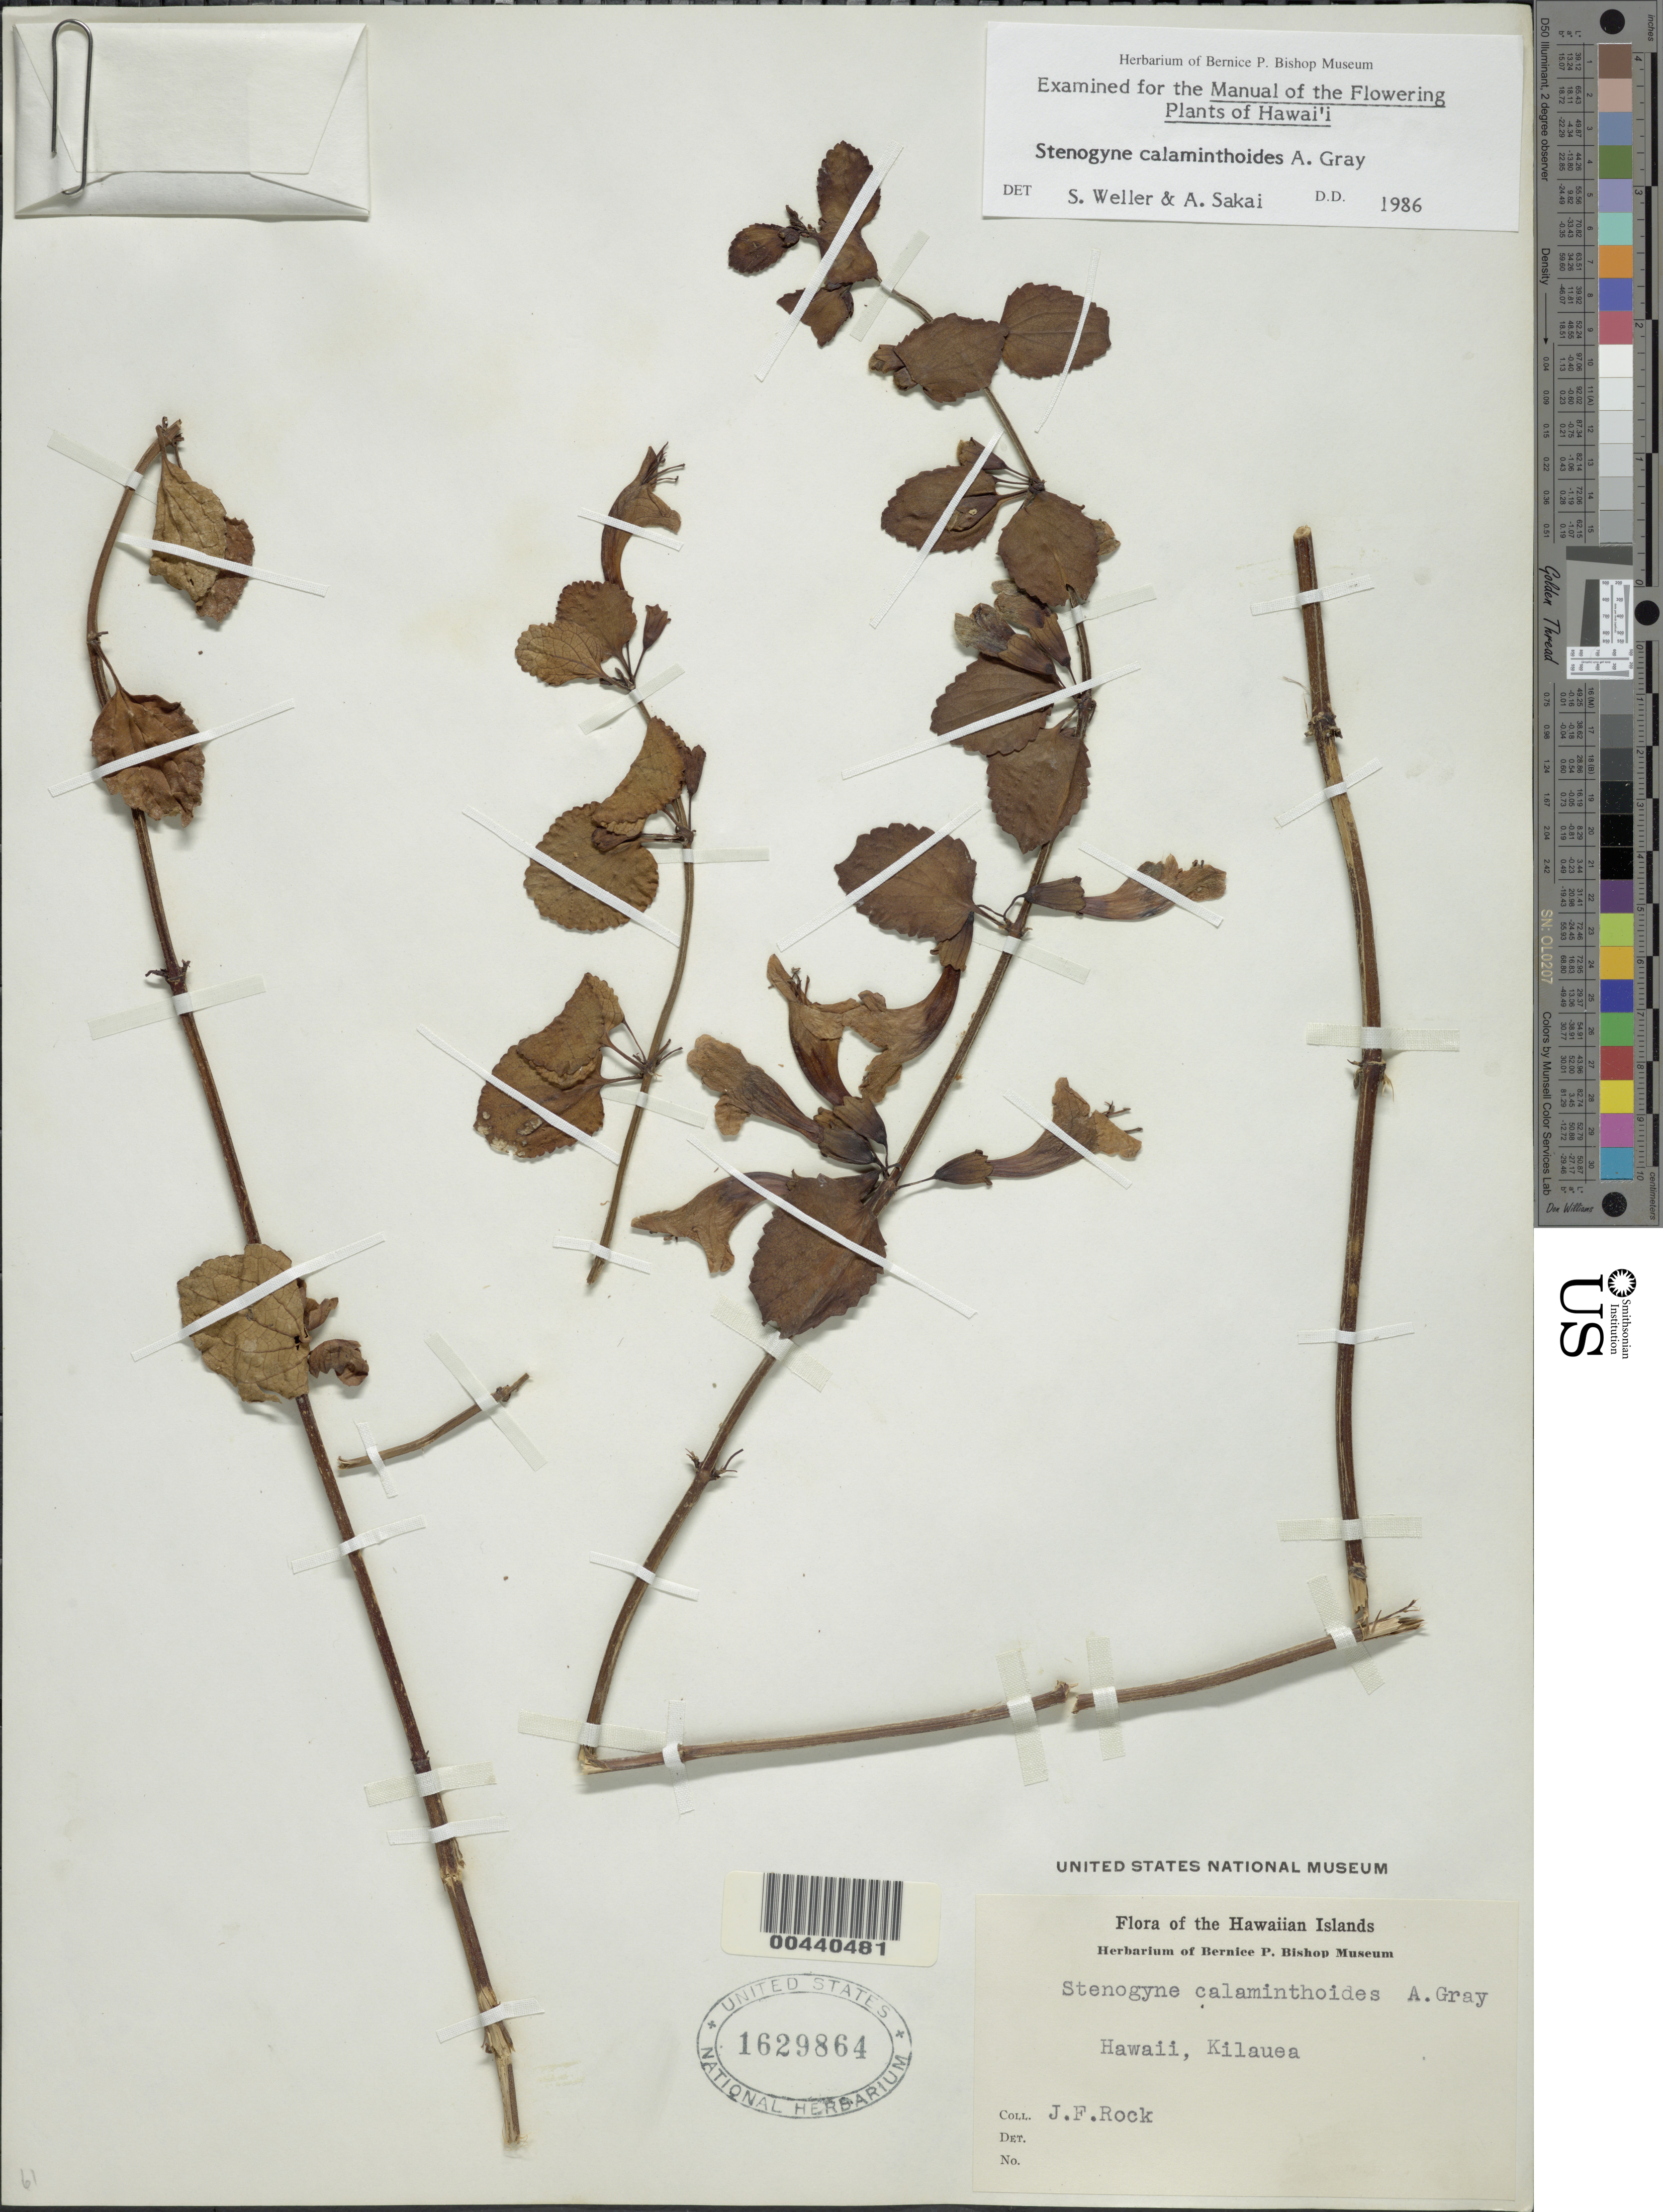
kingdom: Plantae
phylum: Tracheophyta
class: Magnoliopsida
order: Lamiales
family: Lamiaceae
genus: Stenogyne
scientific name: Stenogyne calaminthoides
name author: A. Gray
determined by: Weller, Stephen G., (UNITED STATES)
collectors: J. F. Rock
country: United States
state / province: Hawaii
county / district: Honolulu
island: Oahu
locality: Kilauea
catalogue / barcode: US 1629864